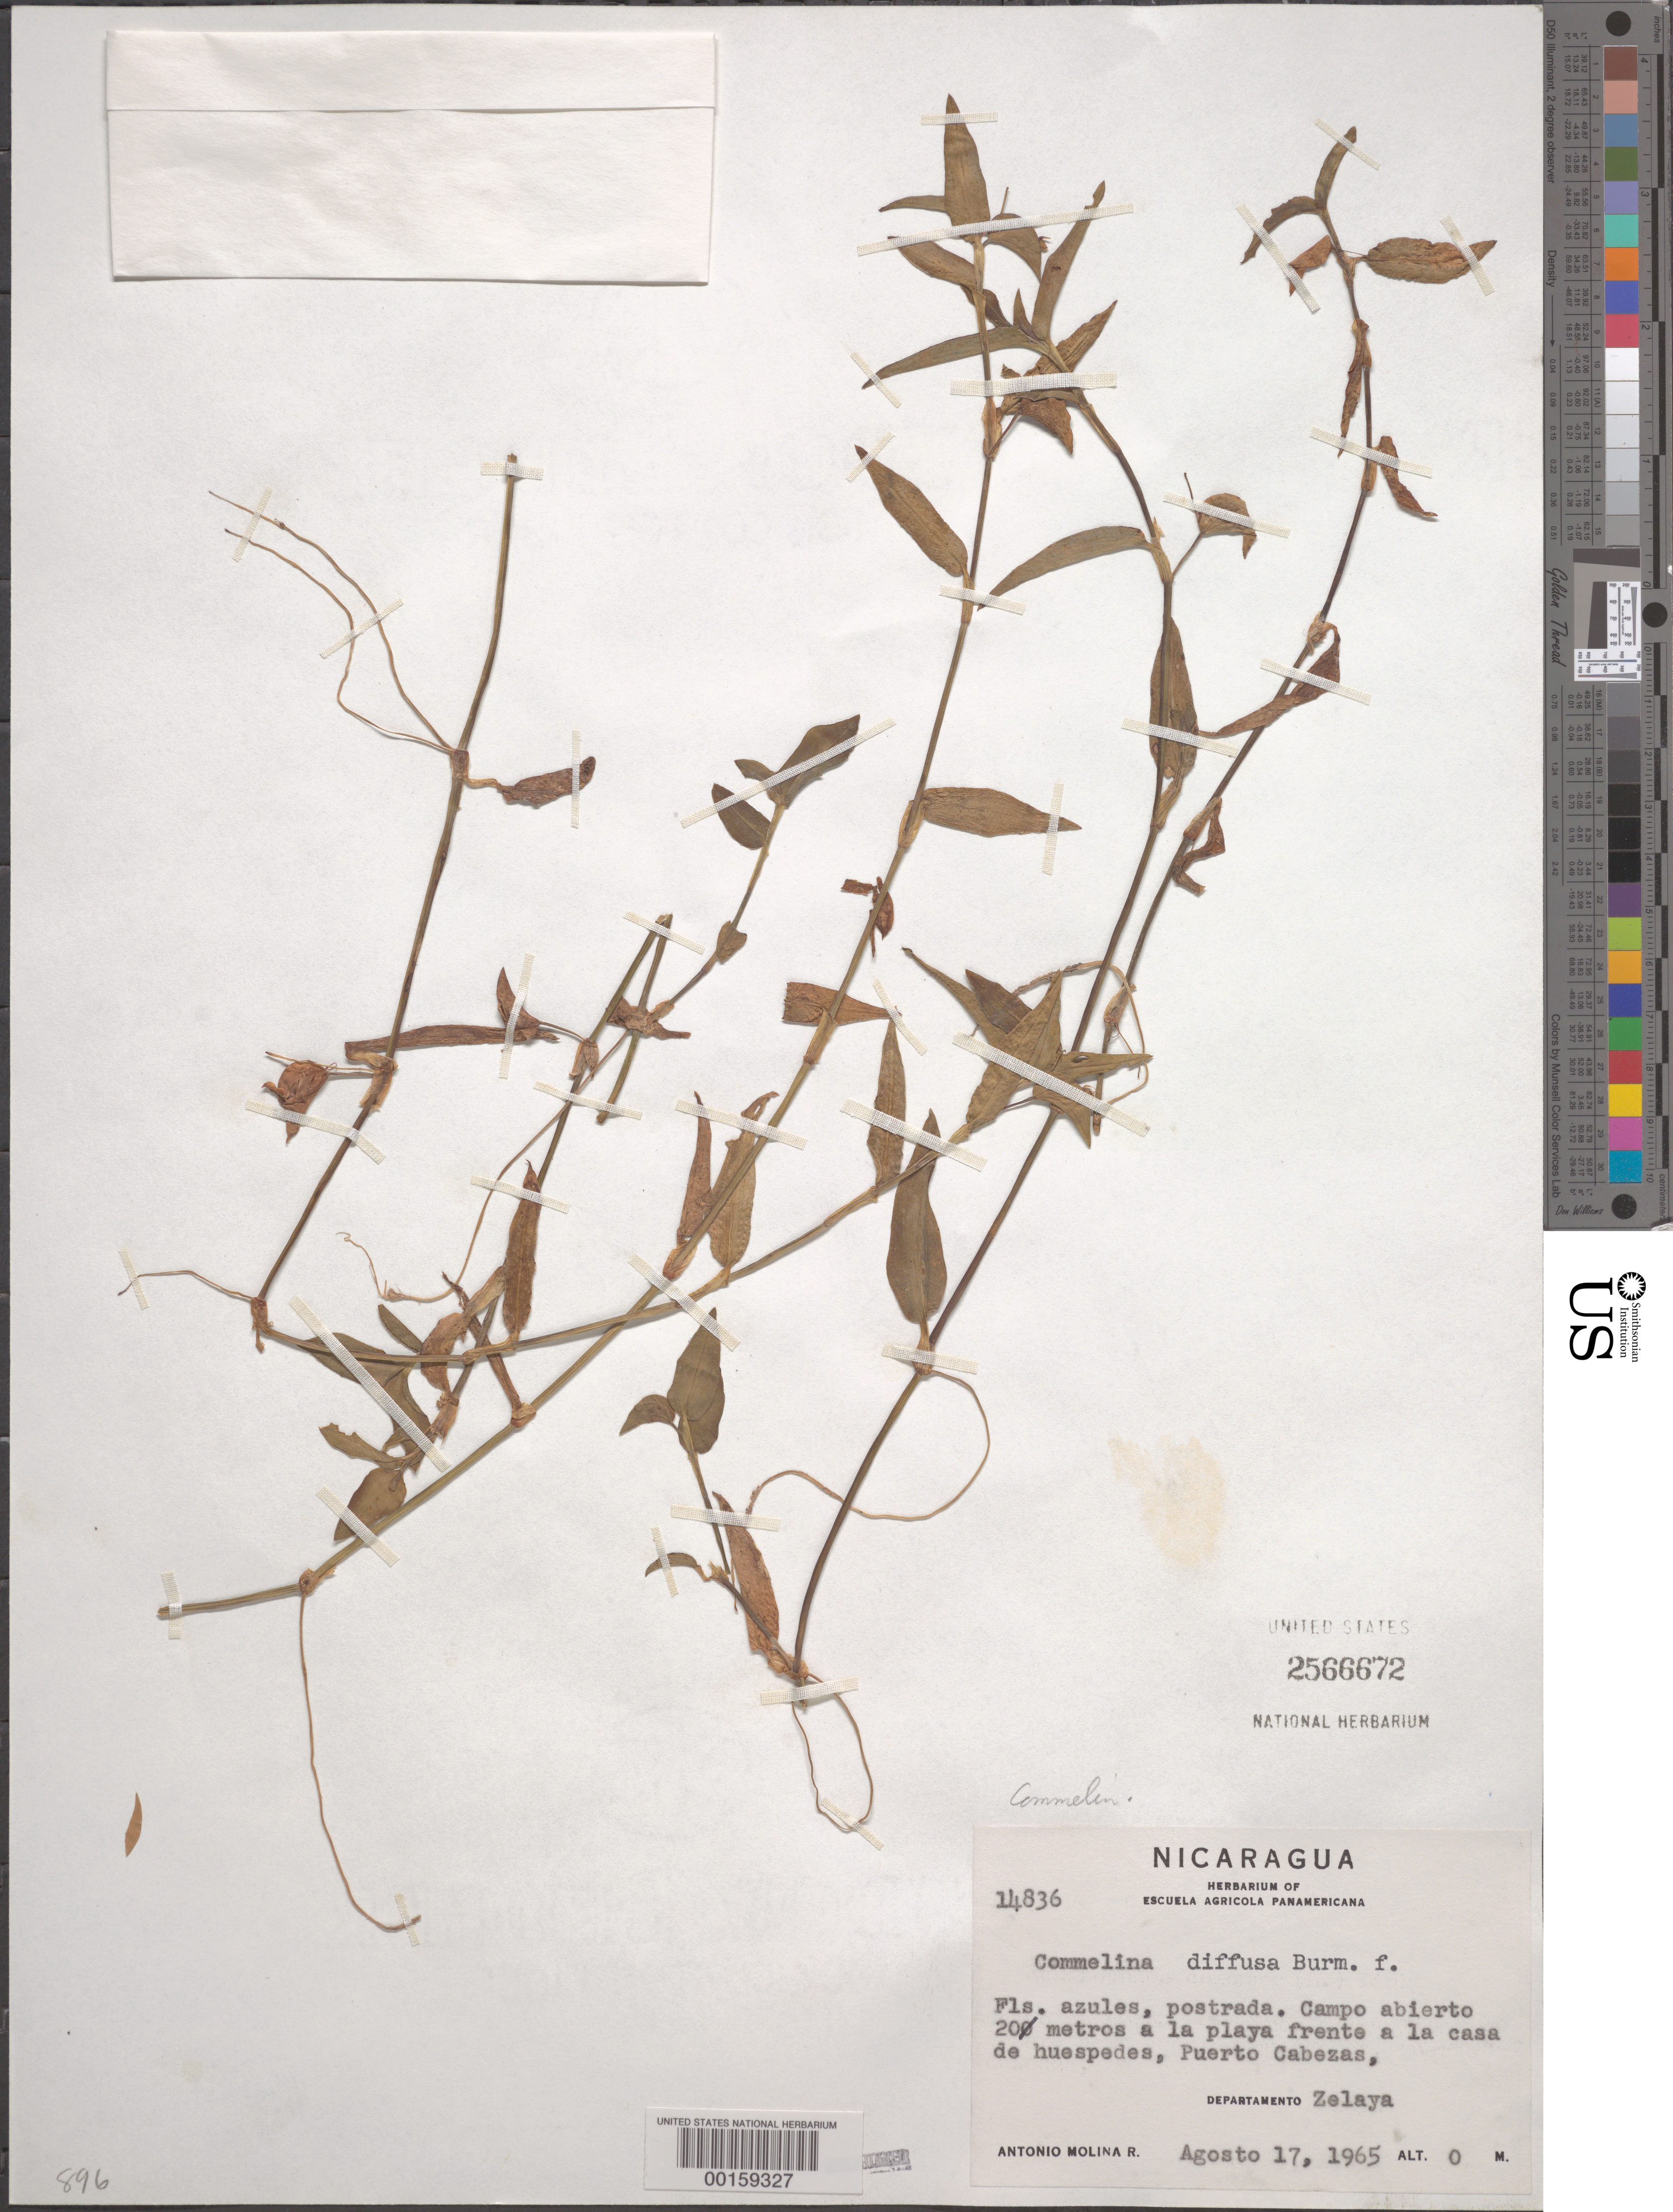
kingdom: Plantae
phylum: Tracheophyta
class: Liliopsida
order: Commelinales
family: Commelinaceae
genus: Commelina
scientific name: Commelina diffusa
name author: Burm. f.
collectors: A. Molina R. & A. Molina R.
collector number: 14836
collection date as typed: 17 Aug 1965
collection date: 1965-08-17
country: Nicaragua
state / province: Atlántico Norte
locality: Puerto cabezas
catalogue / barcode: US 2566672